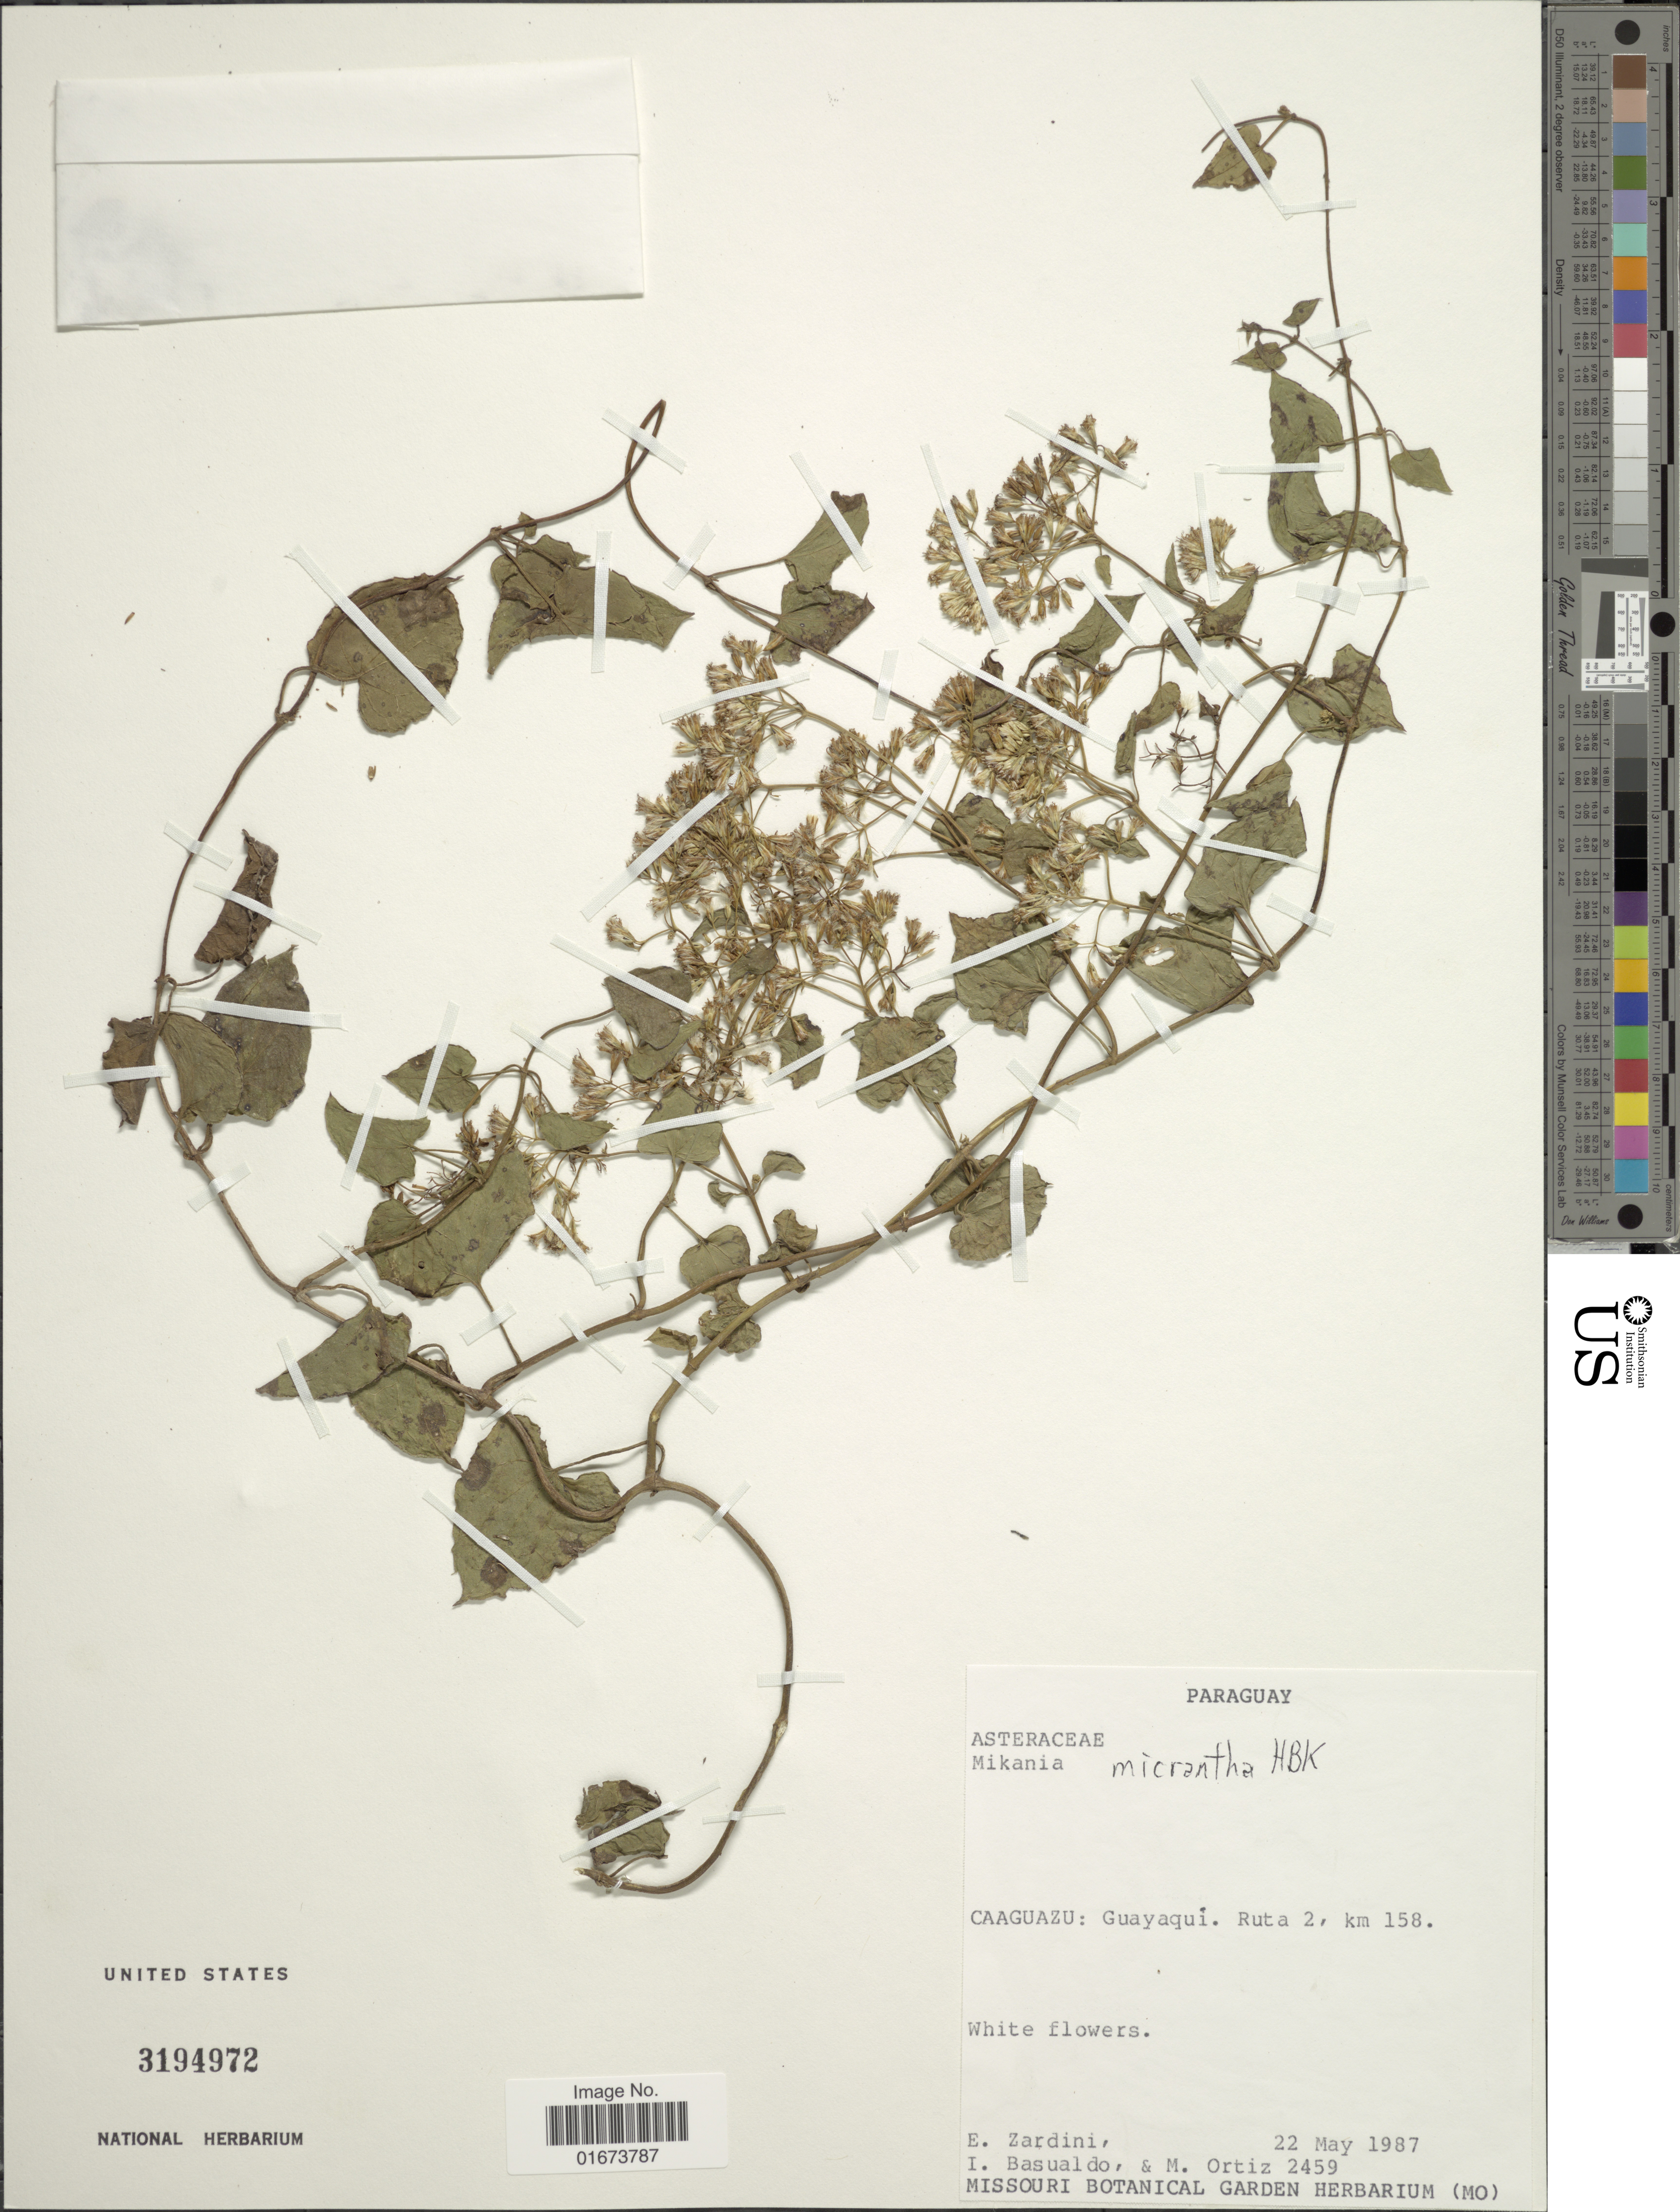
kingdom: Plantae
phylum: Tracheophyta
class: Magnoliopsida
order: Asterales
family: Asteraceae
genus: Mikania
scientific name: Mikania micrantha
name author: Kunth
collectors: E. M. Zardini, I. Basualdo & M. Ortíz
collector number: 2459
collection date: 1987-05-22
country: Paraguay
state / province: Caaguazu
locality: Guayaquí. Ruta 2, km 158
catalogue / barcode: US 3194972